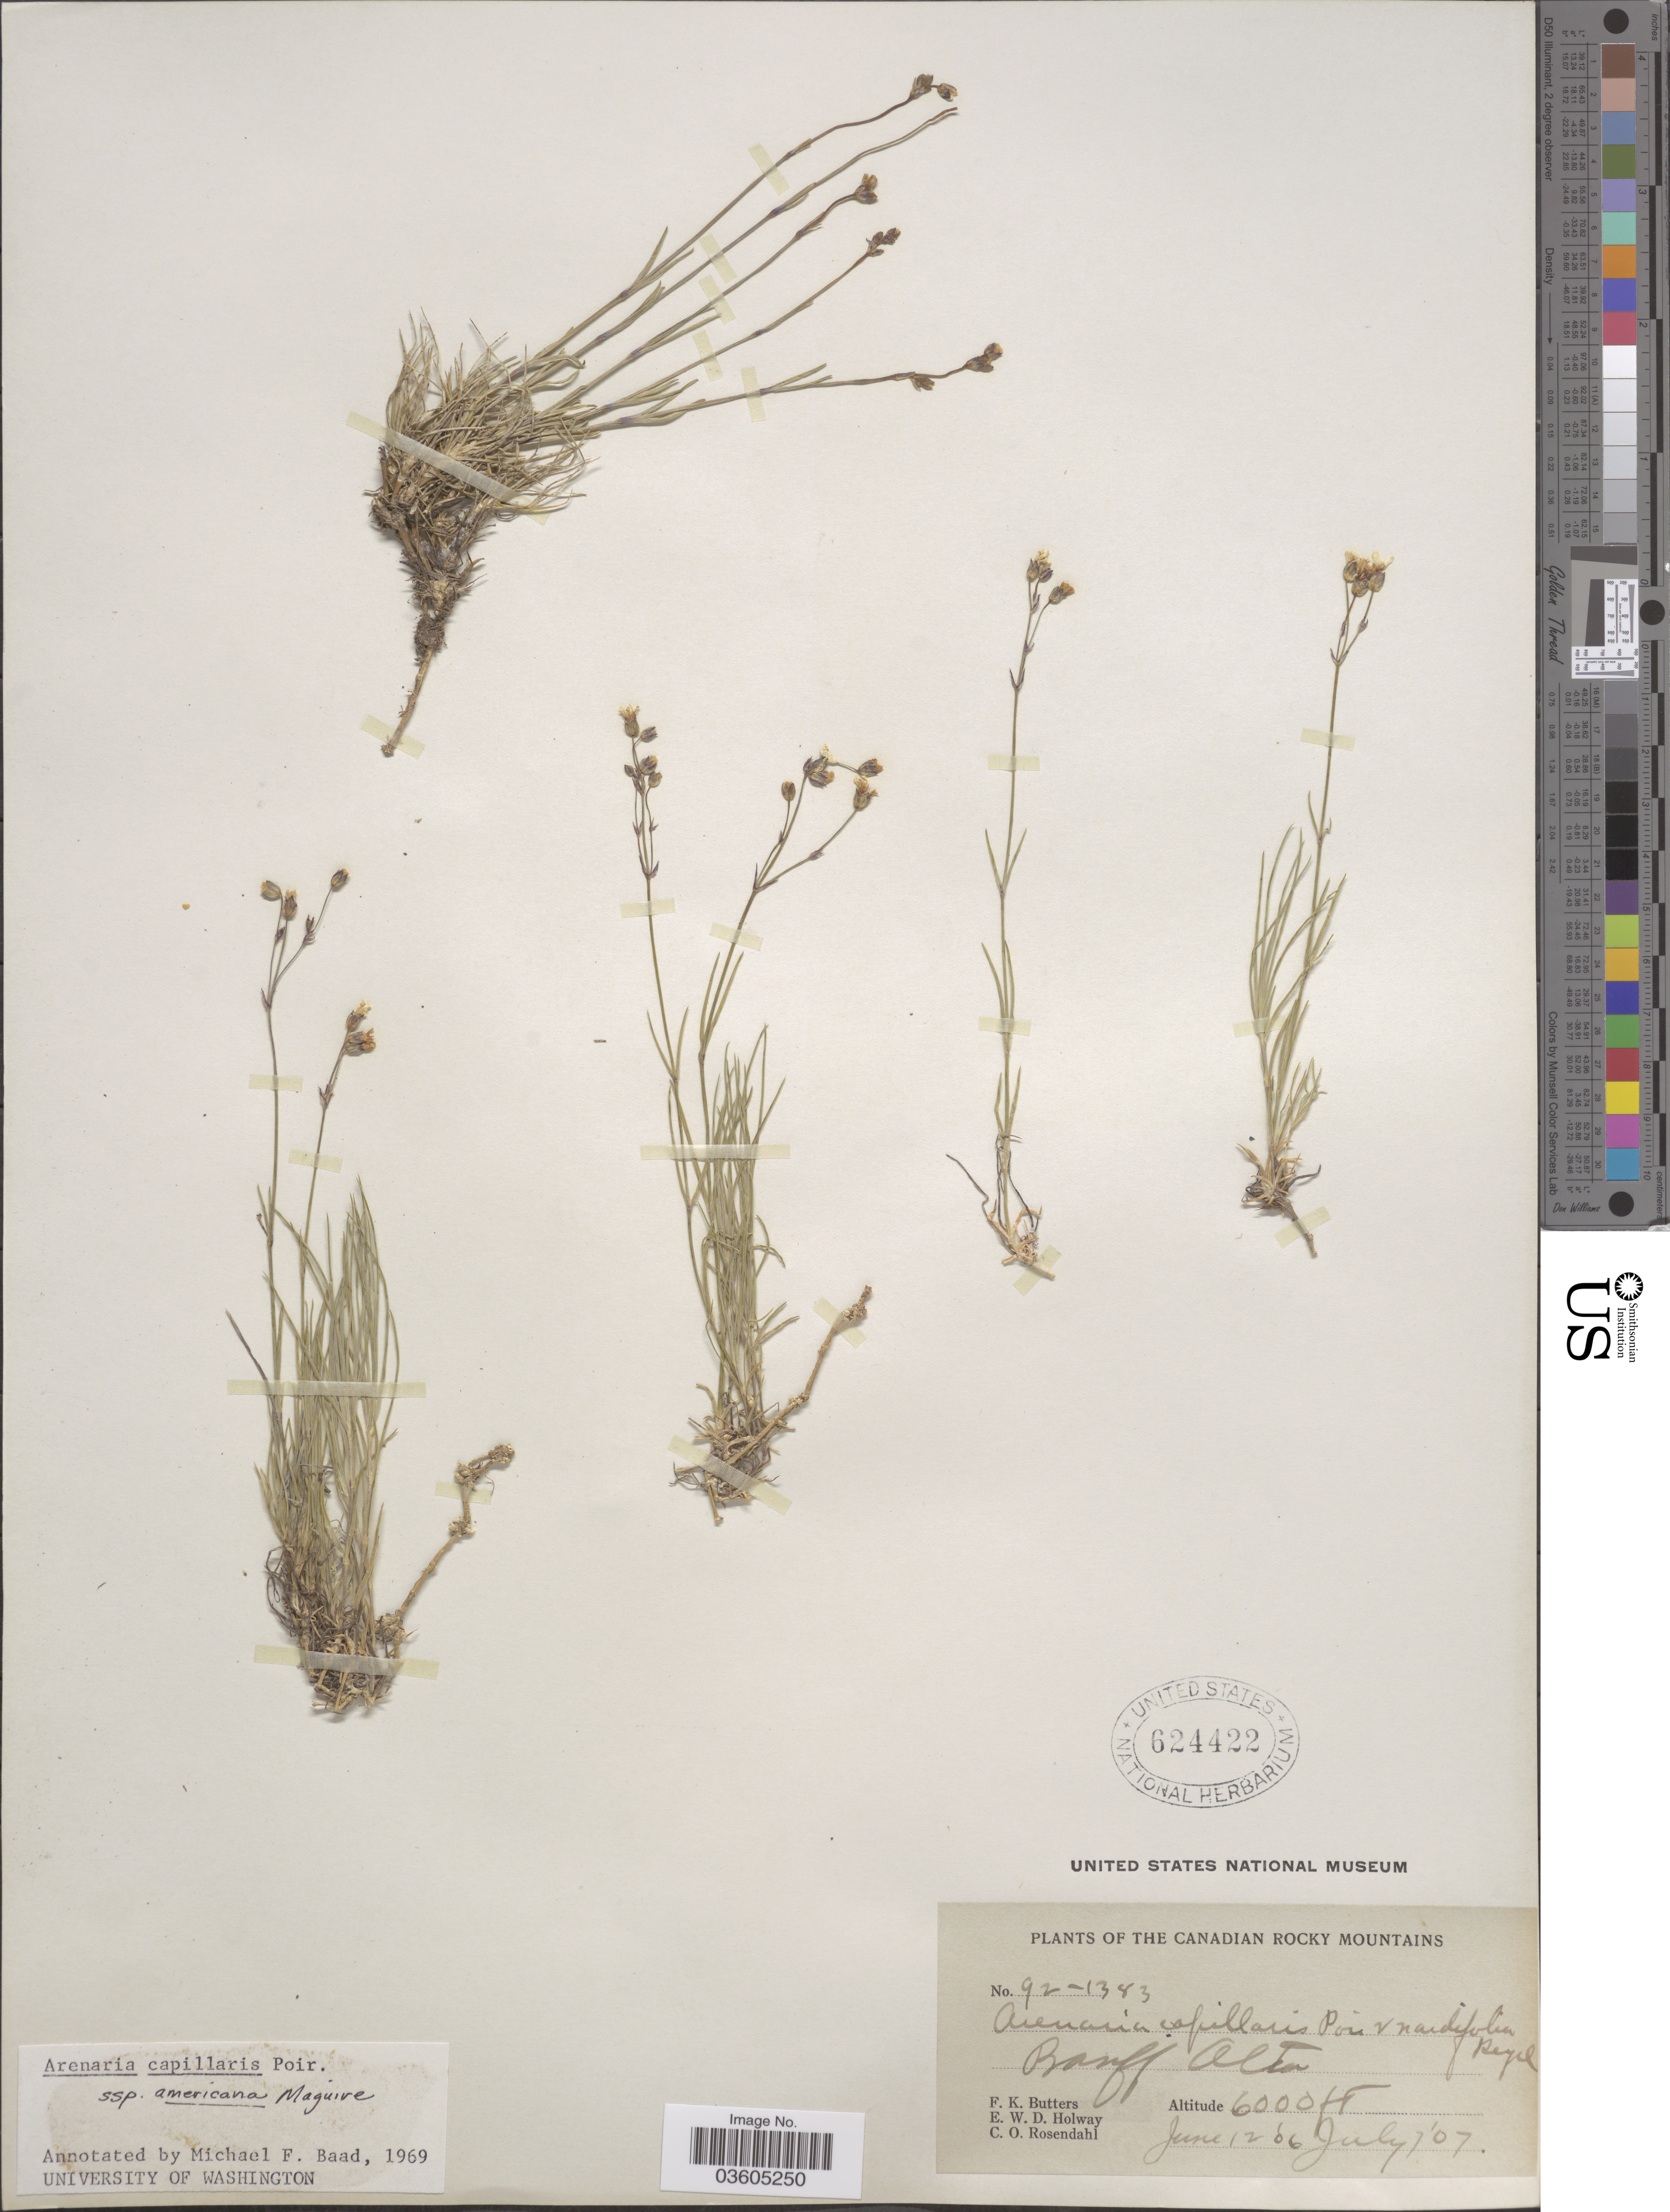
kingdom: Plantae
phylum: Tracheophyta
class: Magnoliopsida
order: Caryophyllales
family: Caryophyllaceae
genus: Eremogone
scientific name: Eremogone capillaris var. americana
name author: (Maguire) R.L. Hartm. & Rabeler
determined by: U.S. National Herbarium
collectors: F. K. Butters, E. W. D. Holway & C. O. Rosendahl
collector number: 92-1383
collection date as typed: Transcribed d/m/y: 12/6/6 to 7/7/7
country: Canada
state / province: Alberta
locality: The Canadian Rocky Mountains. Banff Alta.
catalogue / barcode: US 624422